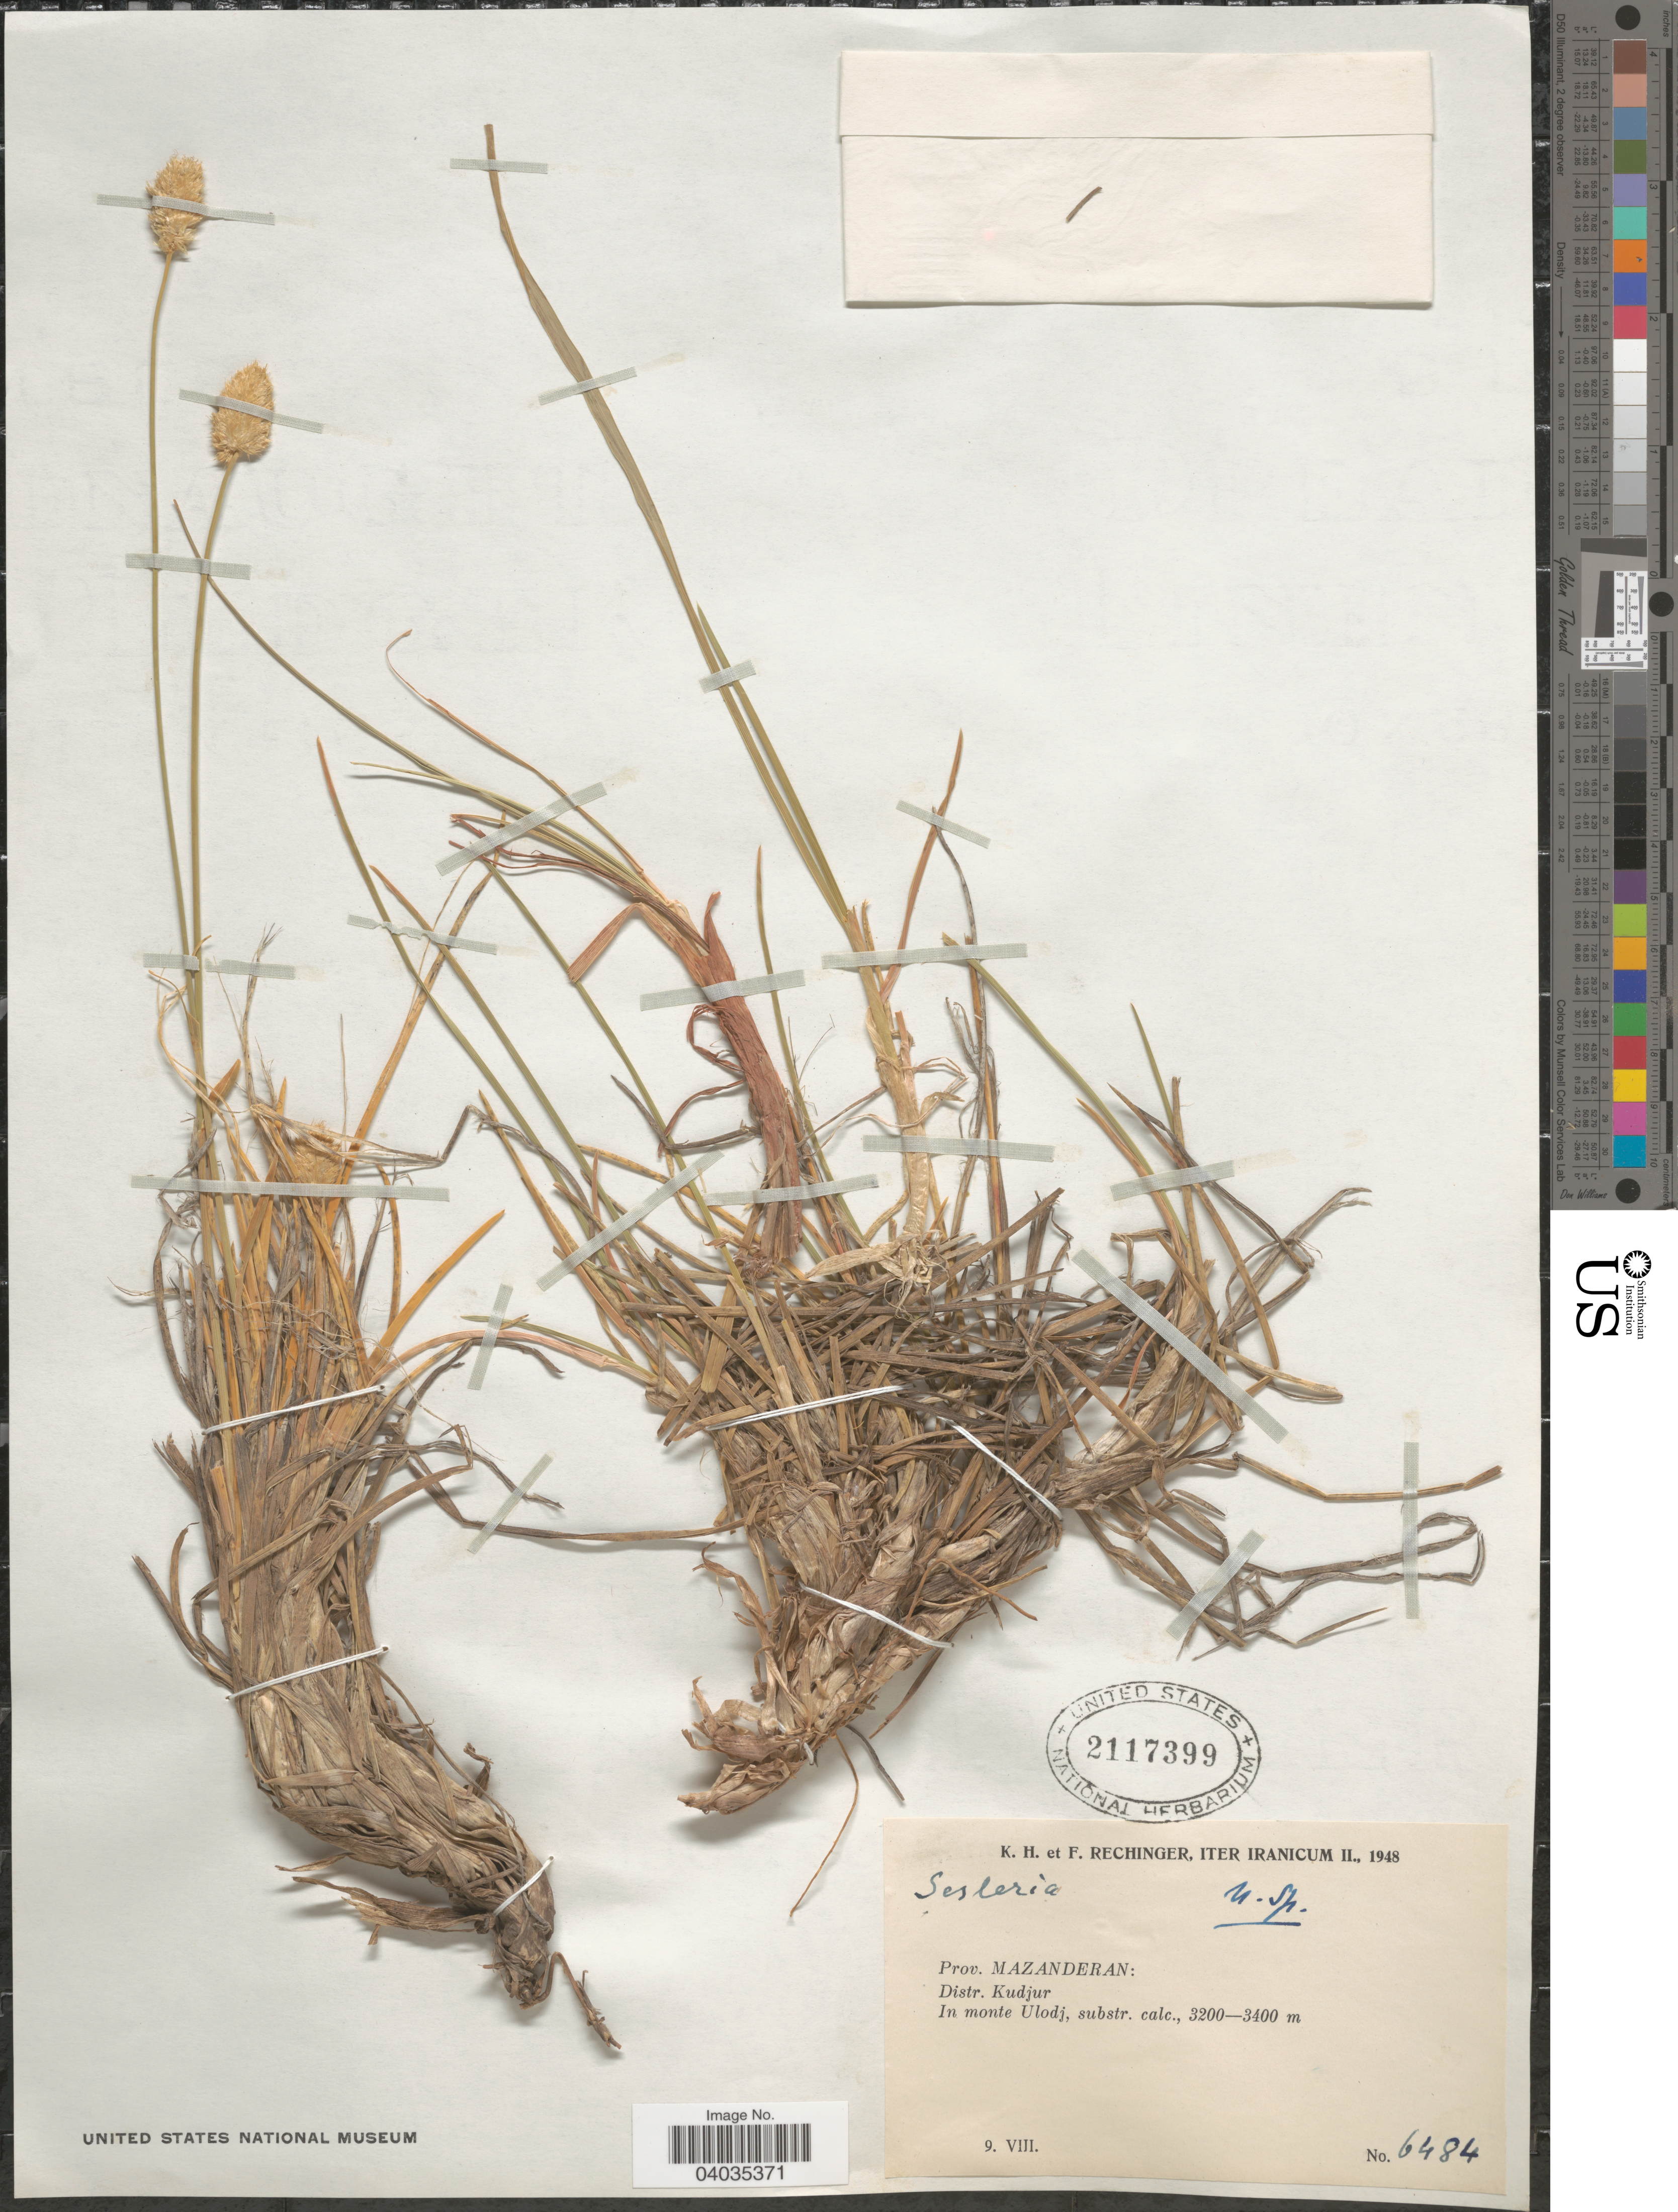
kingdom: Plantae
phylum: Tracheophyta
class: Liliopsida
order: Poales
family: Poaceae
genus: Sesleria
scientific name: Sesleria sp.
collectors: K. H. Rechinger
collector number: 6484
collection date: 1948-08-09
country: Iran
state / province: Mazandaran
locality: Iter Iranicum. Distr. Kudjur. In monte Ulodj, substr. calc.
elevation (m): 3200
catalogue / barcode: US 2117399